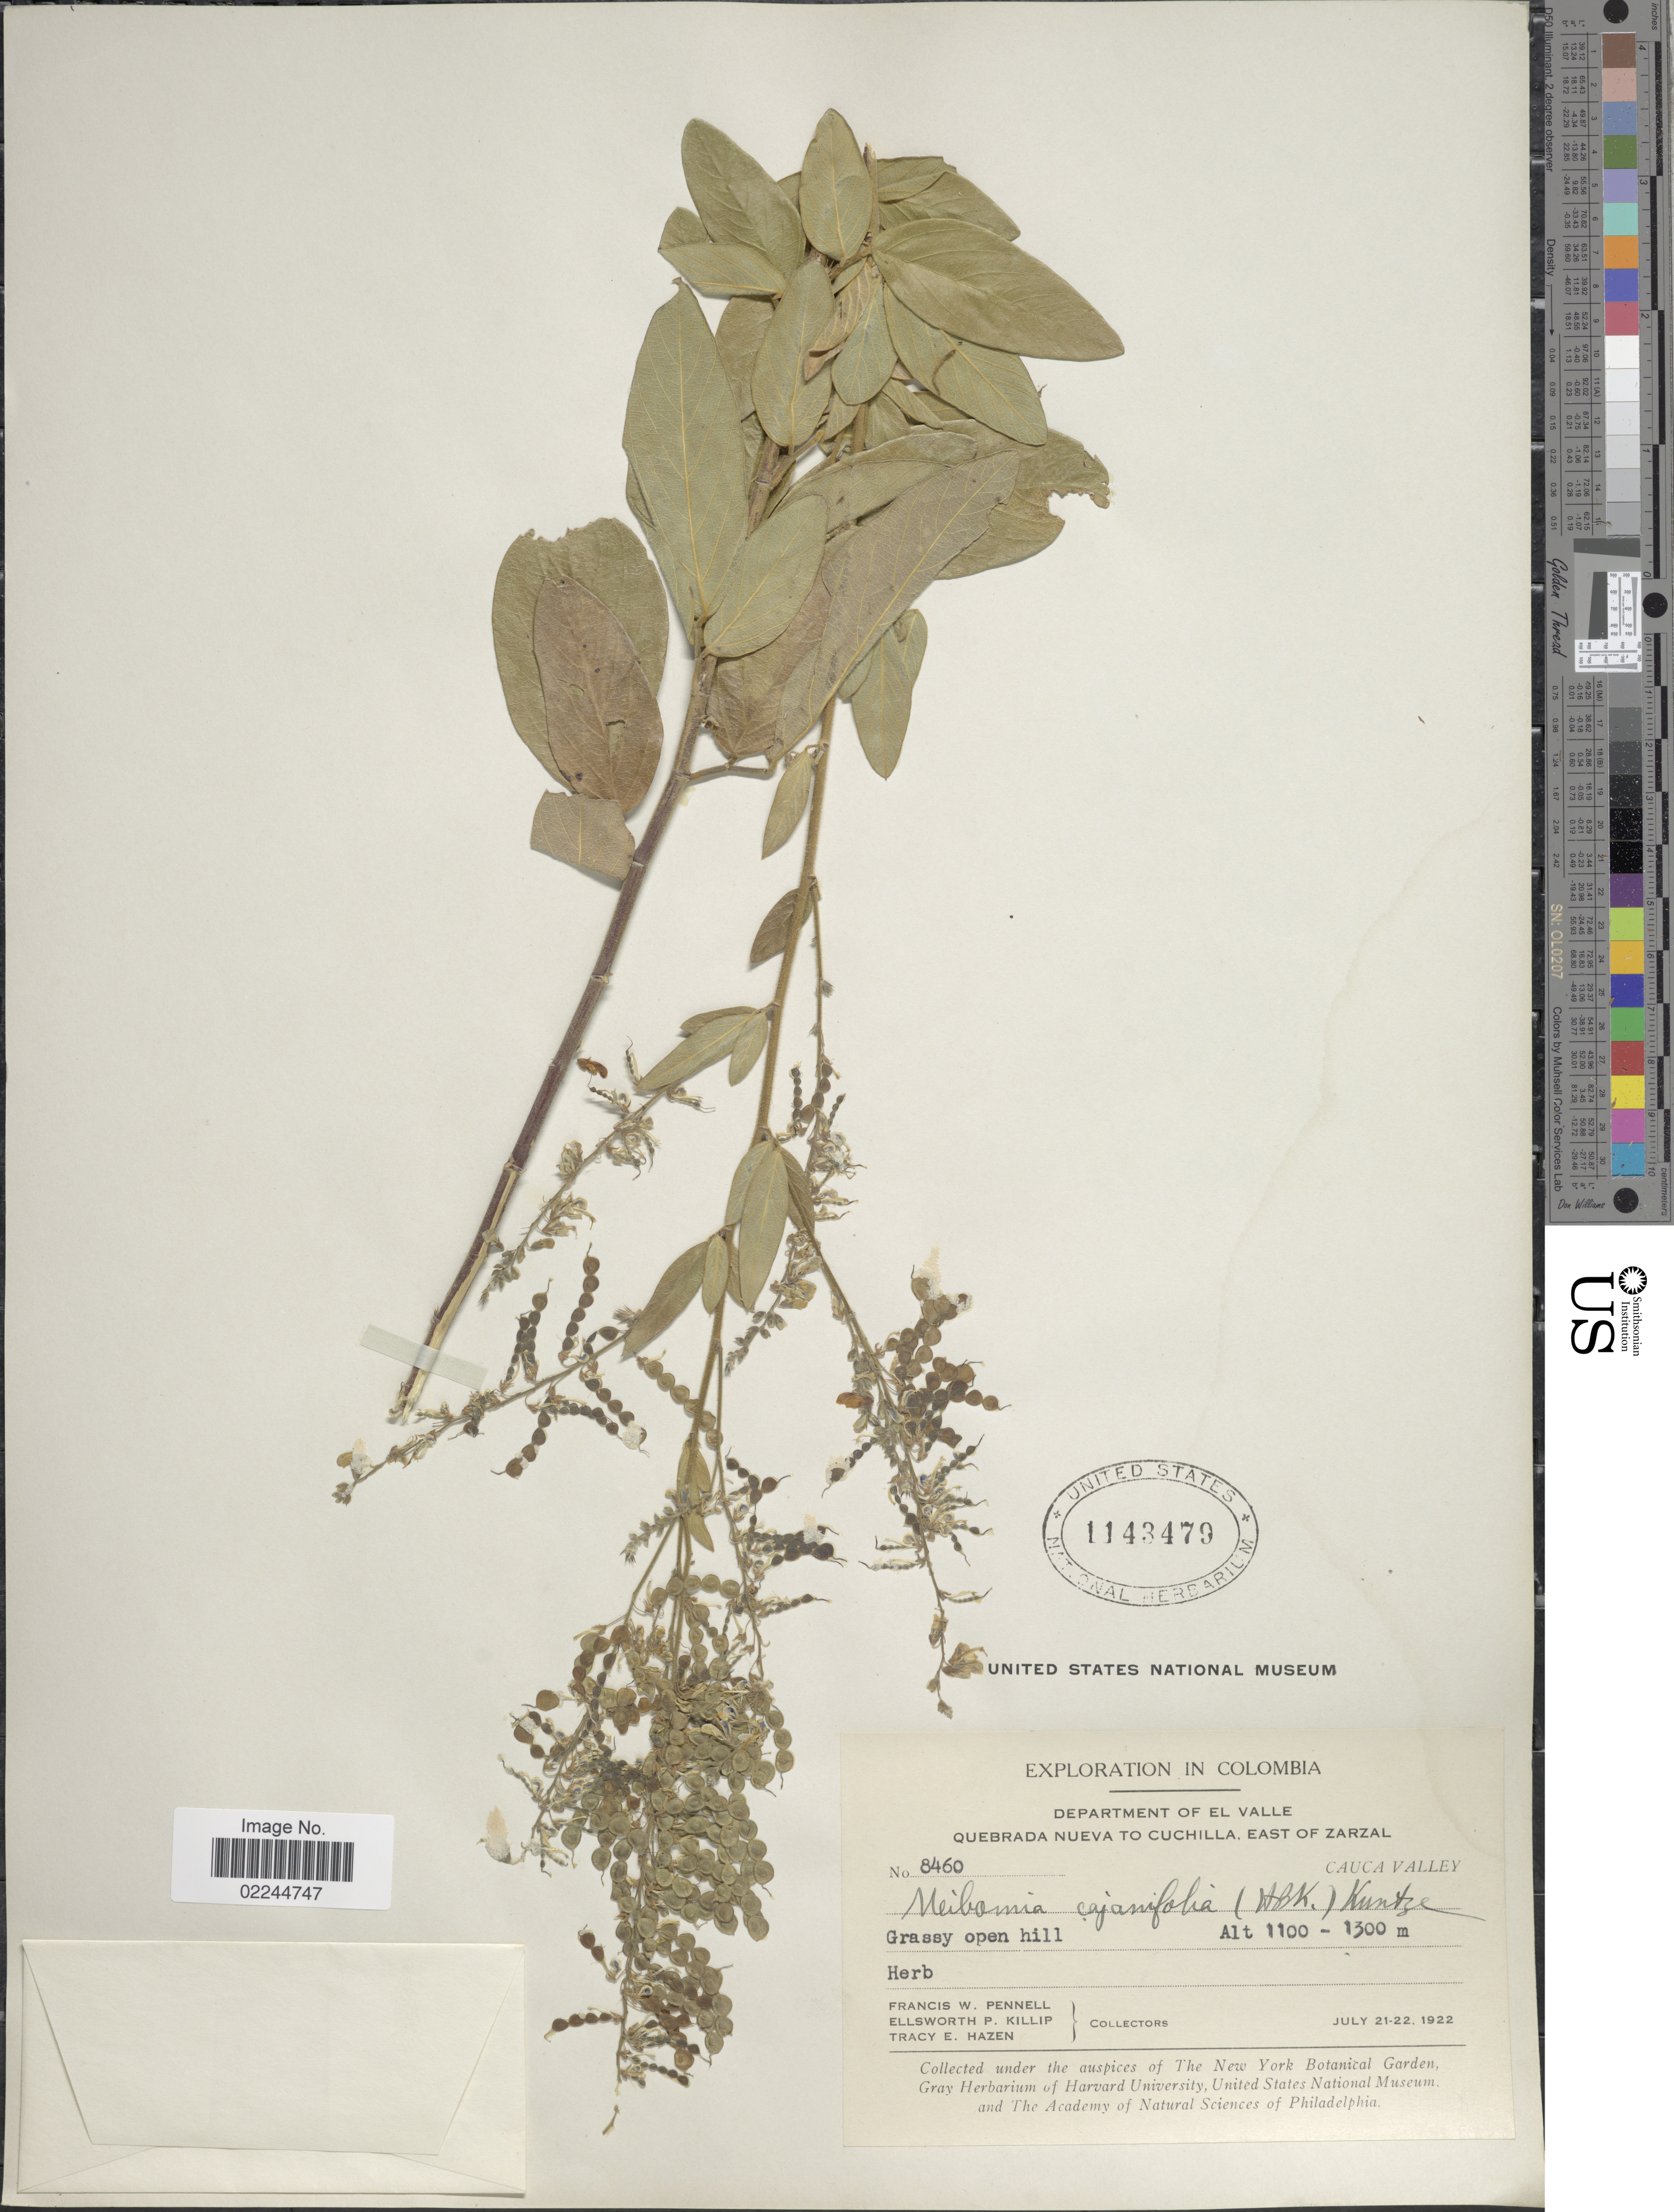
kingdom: Plantae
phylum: Tracheophyta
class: Magnoliopsida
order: Fabales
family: Fabaceae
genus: Desmodium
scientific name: Desmodium cajanifolium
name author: (Kunth) DC.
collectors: F. W. Pennell, E. P. Killip & T. E. Hazen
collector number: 8460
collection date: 1922-07-21/1922-07-22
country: Colombia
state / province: Valle del Cauca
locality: Department of El Valle, Quebrada Nueva to Cuchilla, East of Zarzal, Cauca Valley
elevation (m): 1100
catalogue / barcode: US 1143479